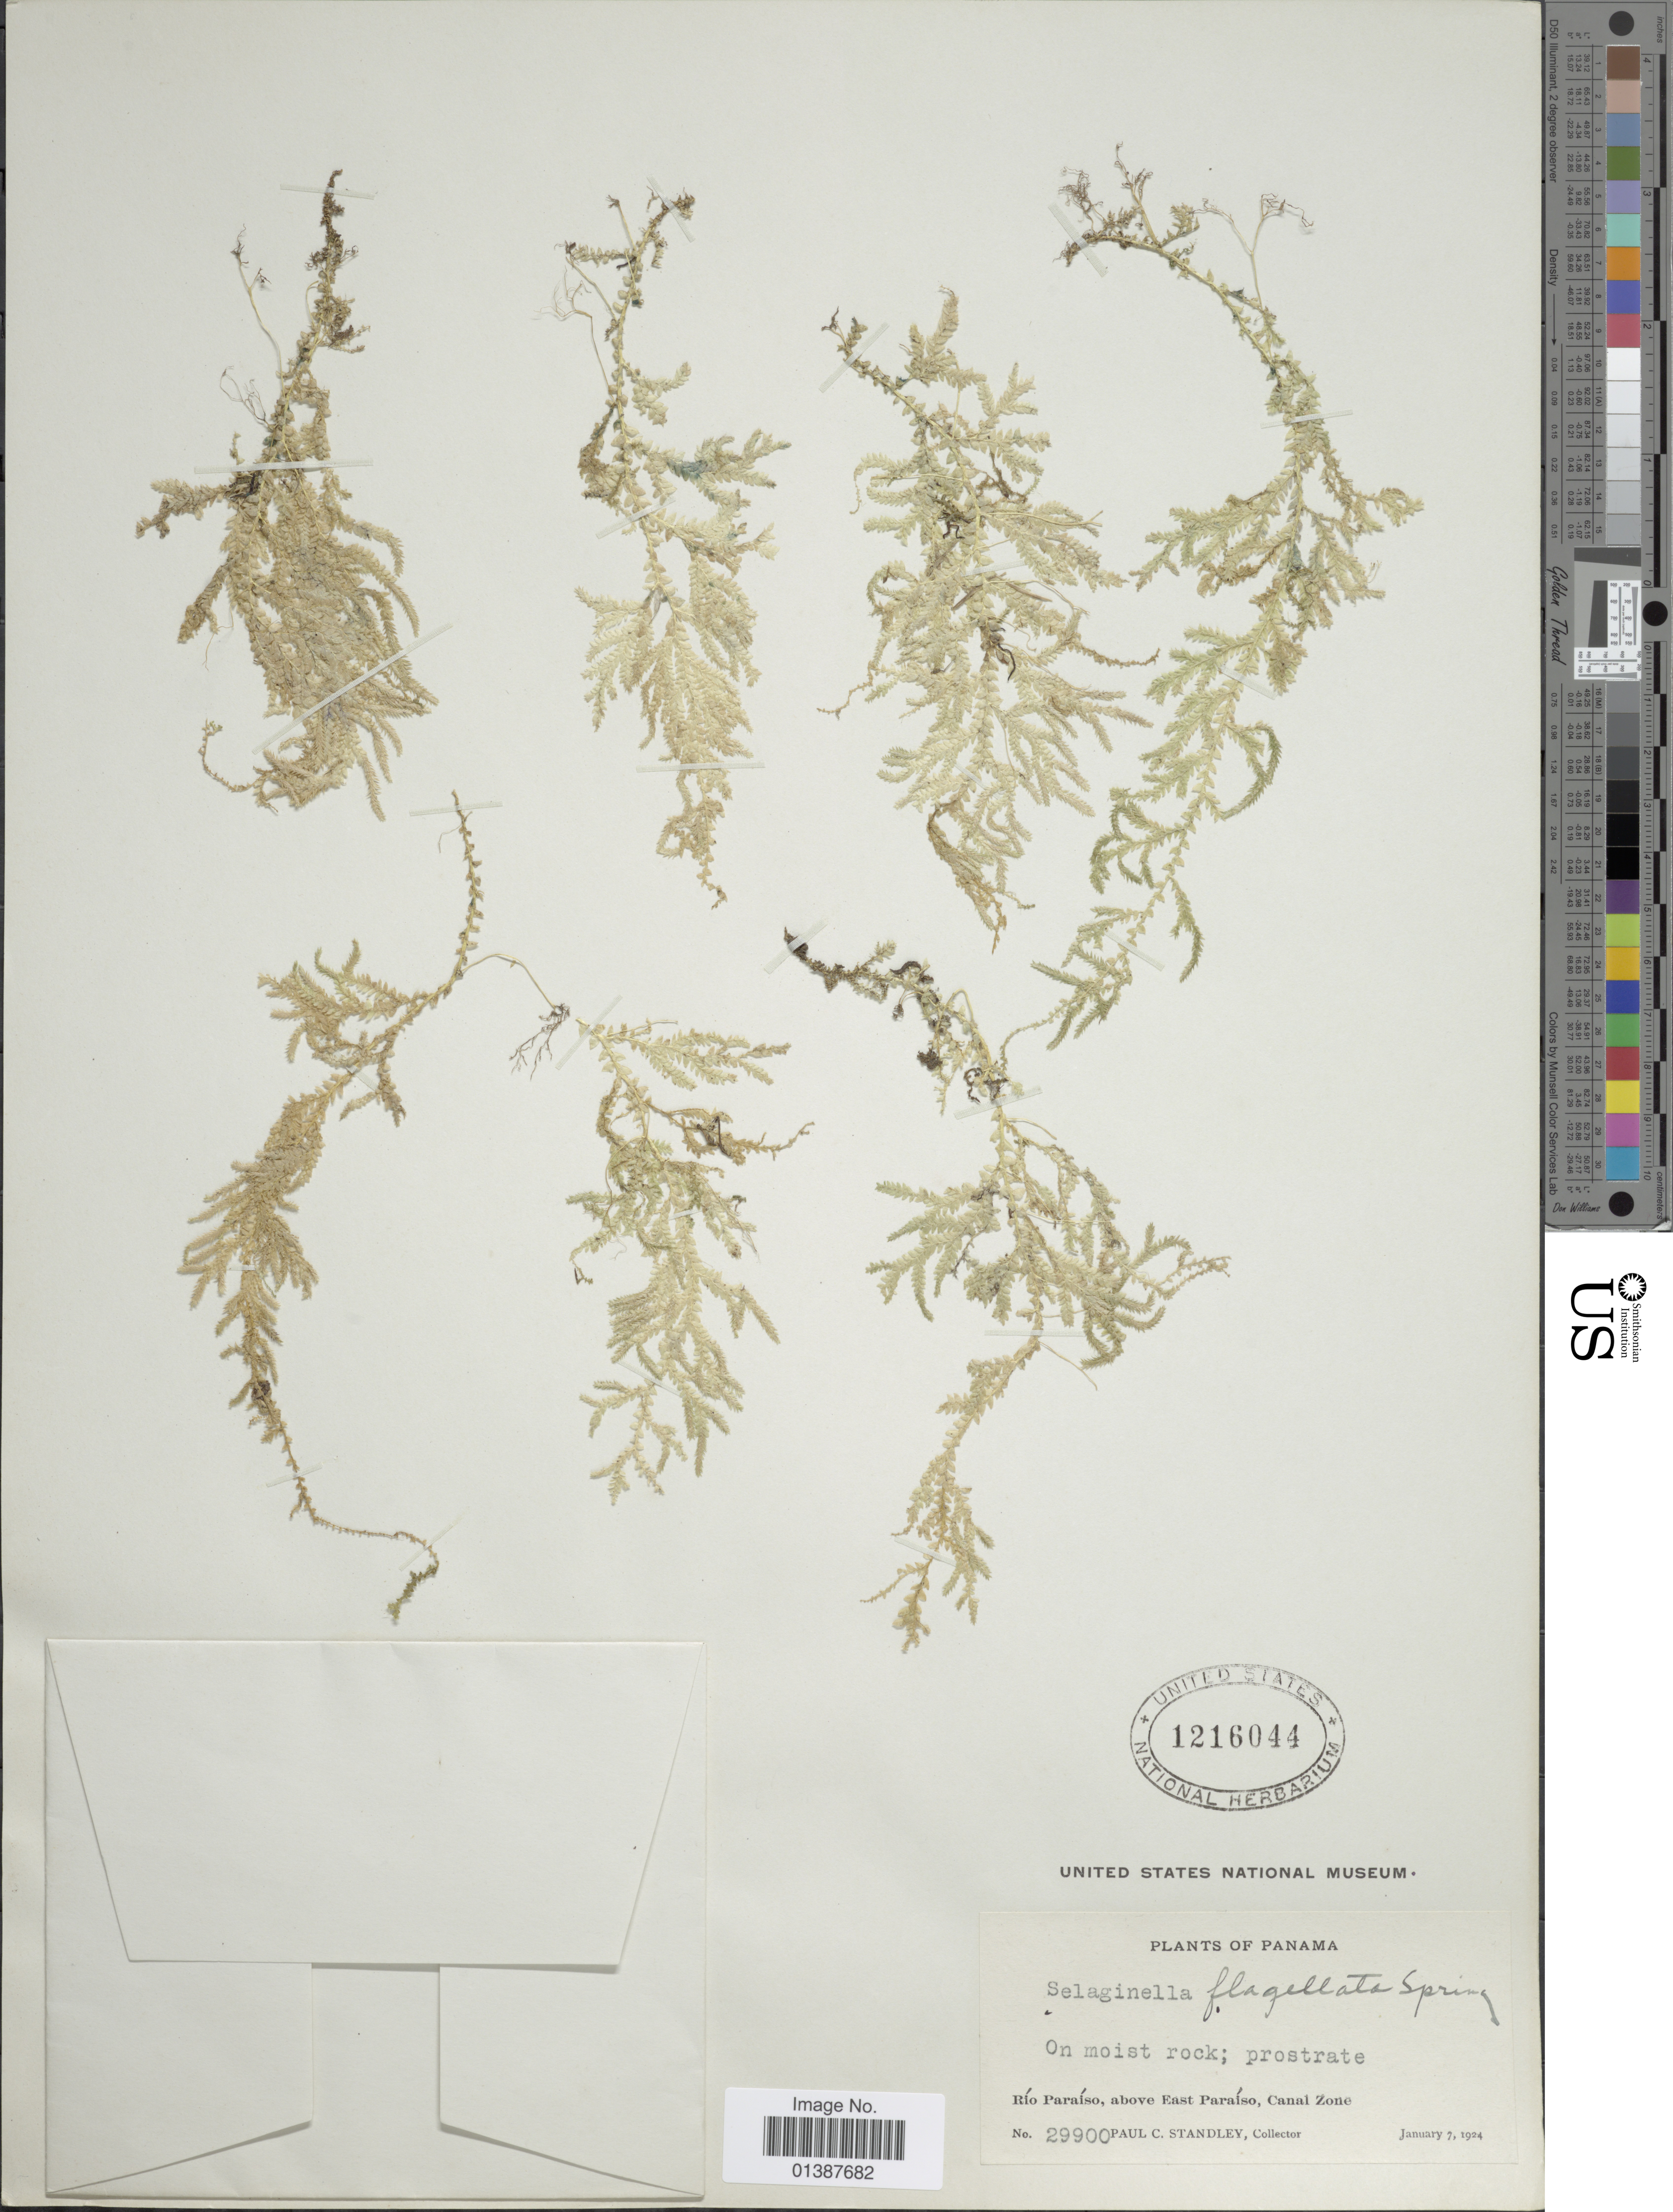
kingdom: Plantae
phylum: Tracheophyta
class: Lycopodiopsida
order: Selaginellales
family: Selaginellaceae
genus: Selaginella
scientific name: Selaginella flagellata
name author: Spring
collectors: P. C. Standley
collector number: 29900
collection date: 1924-01-07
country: Panama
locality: Río Paraíso, above East Paraíso, Canal Zone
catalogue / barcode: US 1216044